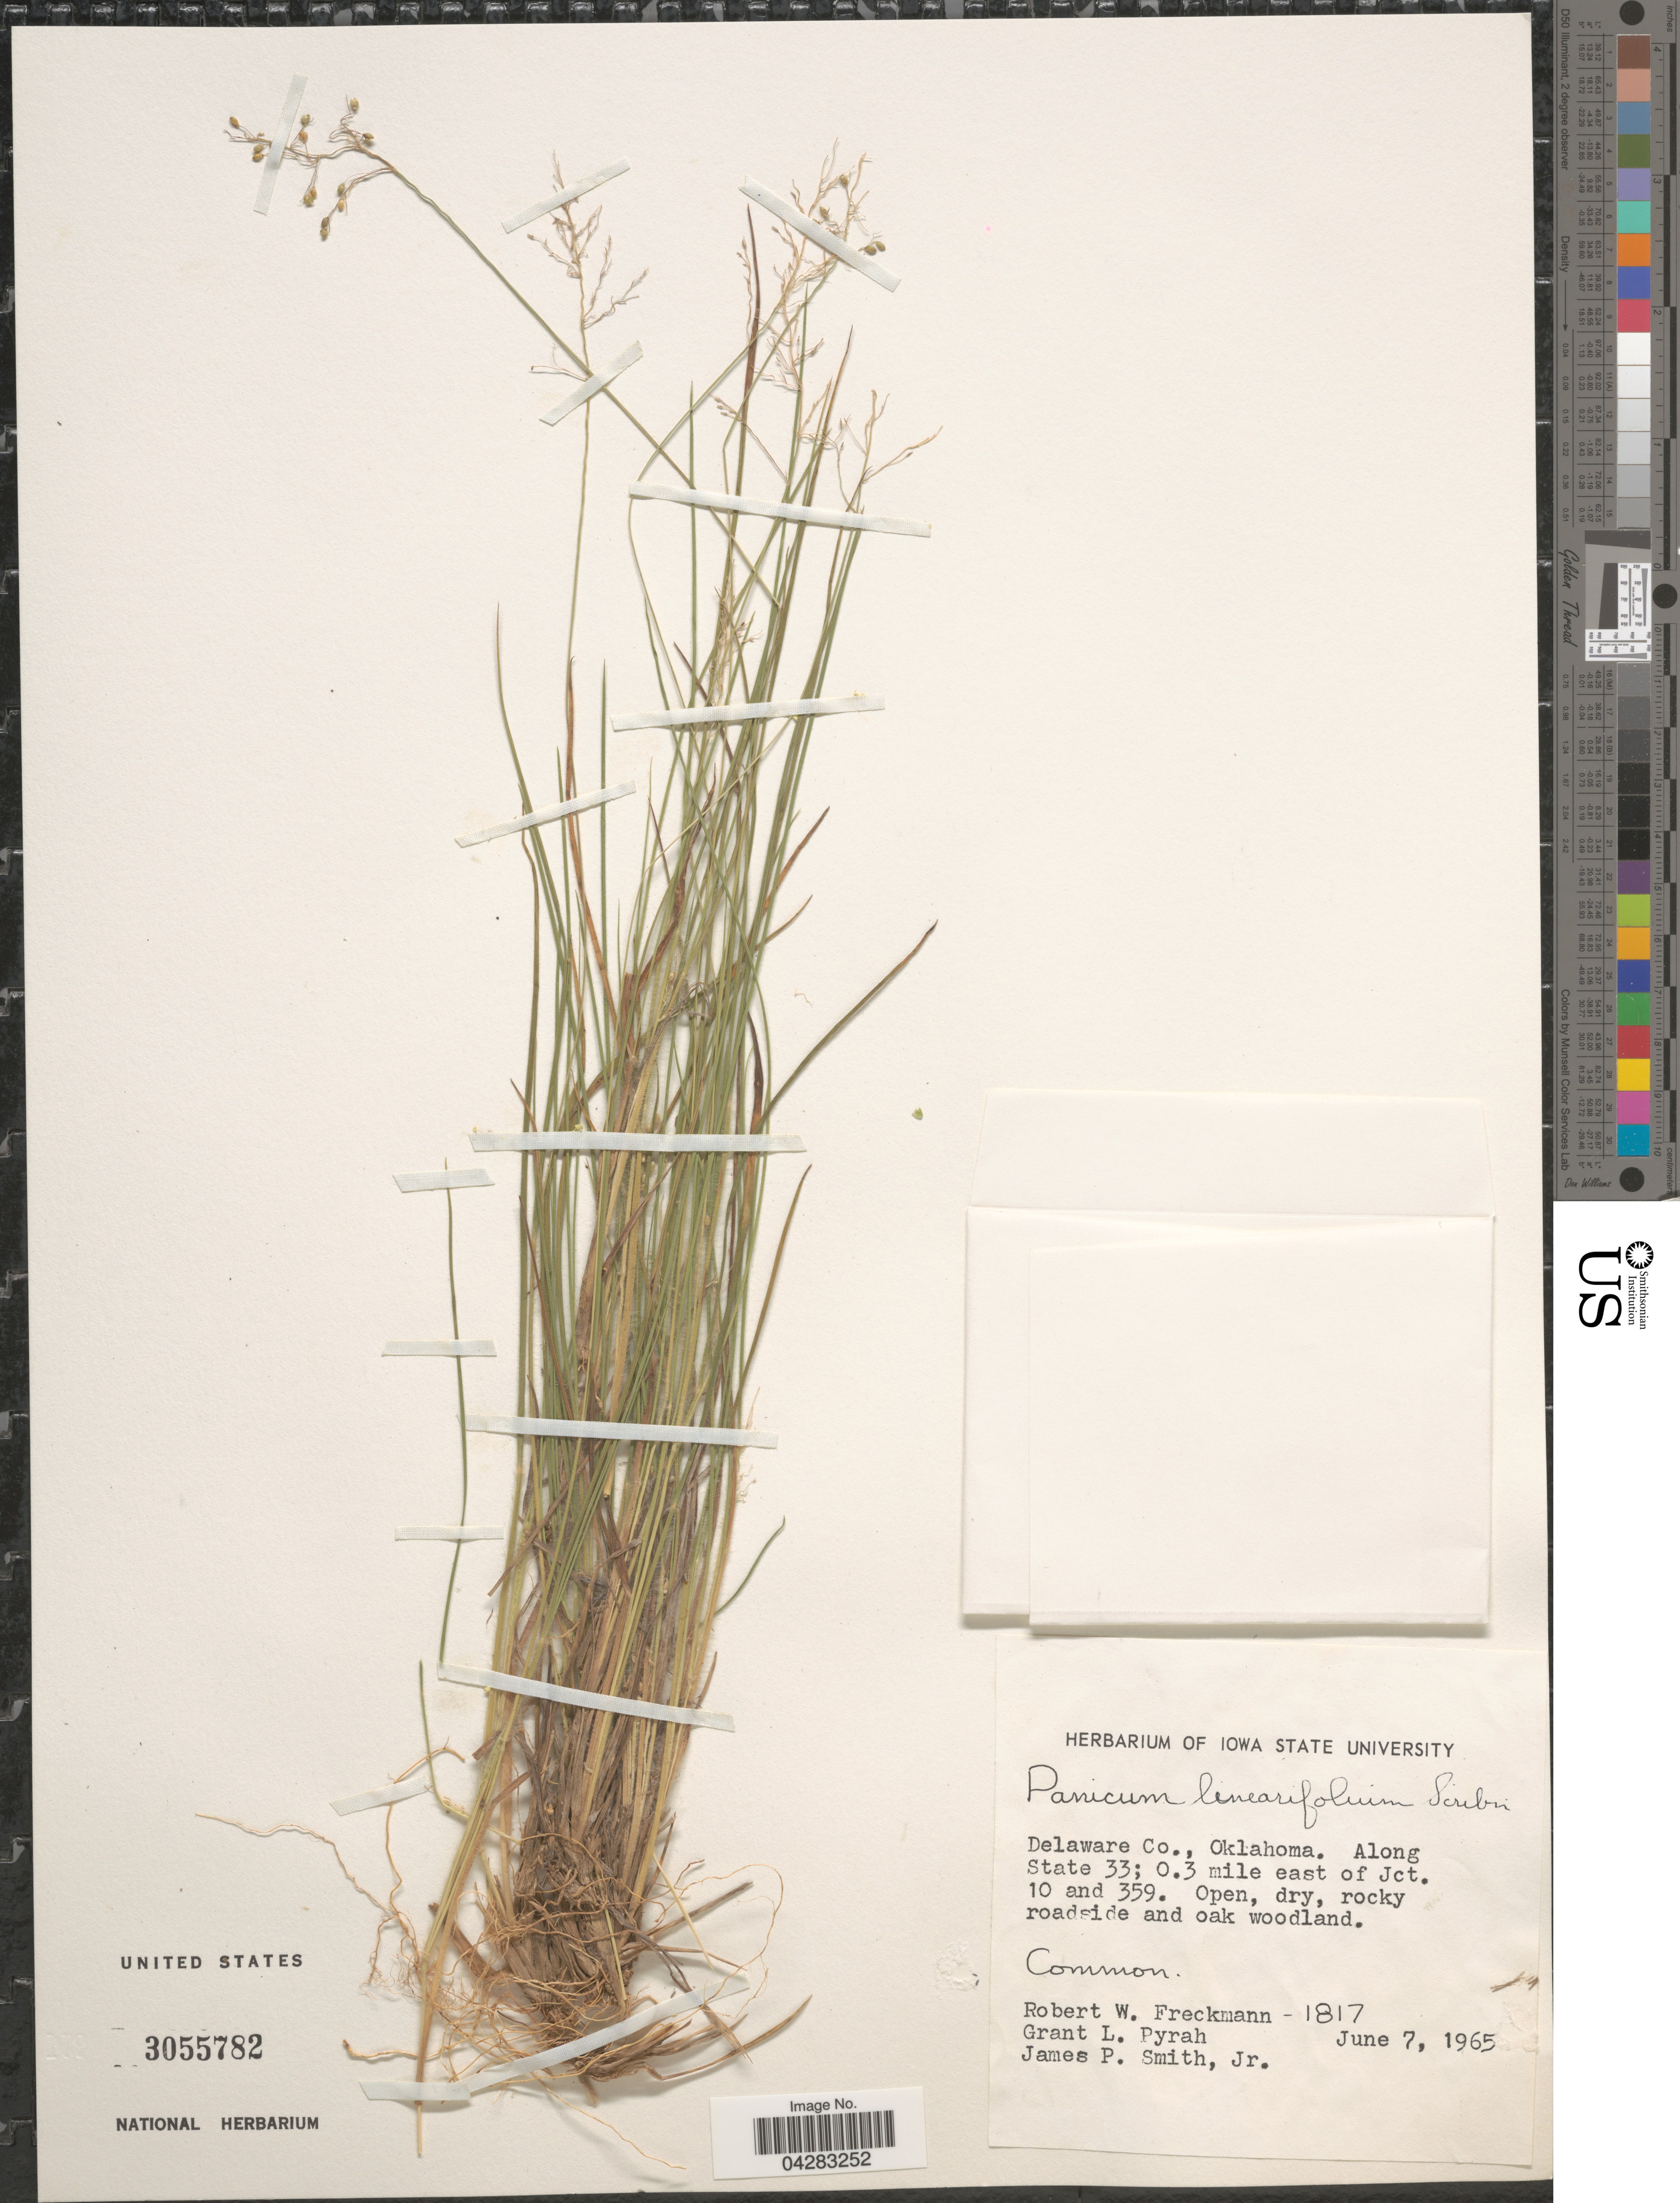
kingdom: Plantae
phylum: Tracheophyta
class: Liliopsida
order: Poales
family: Poaceae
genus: Dichanthelium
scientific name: Dichanthelium linearifolium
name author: (Scribn.) Gould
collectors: R. Freckmann, G. Pyrah & J. P. Smith Jr.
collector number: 1817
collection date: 1965-06-07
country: United States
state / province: Oklahoma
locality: Delaware Co. Along State 33; 0.3 mile east of Jct. 10 and 359.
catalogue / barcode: US 3055782